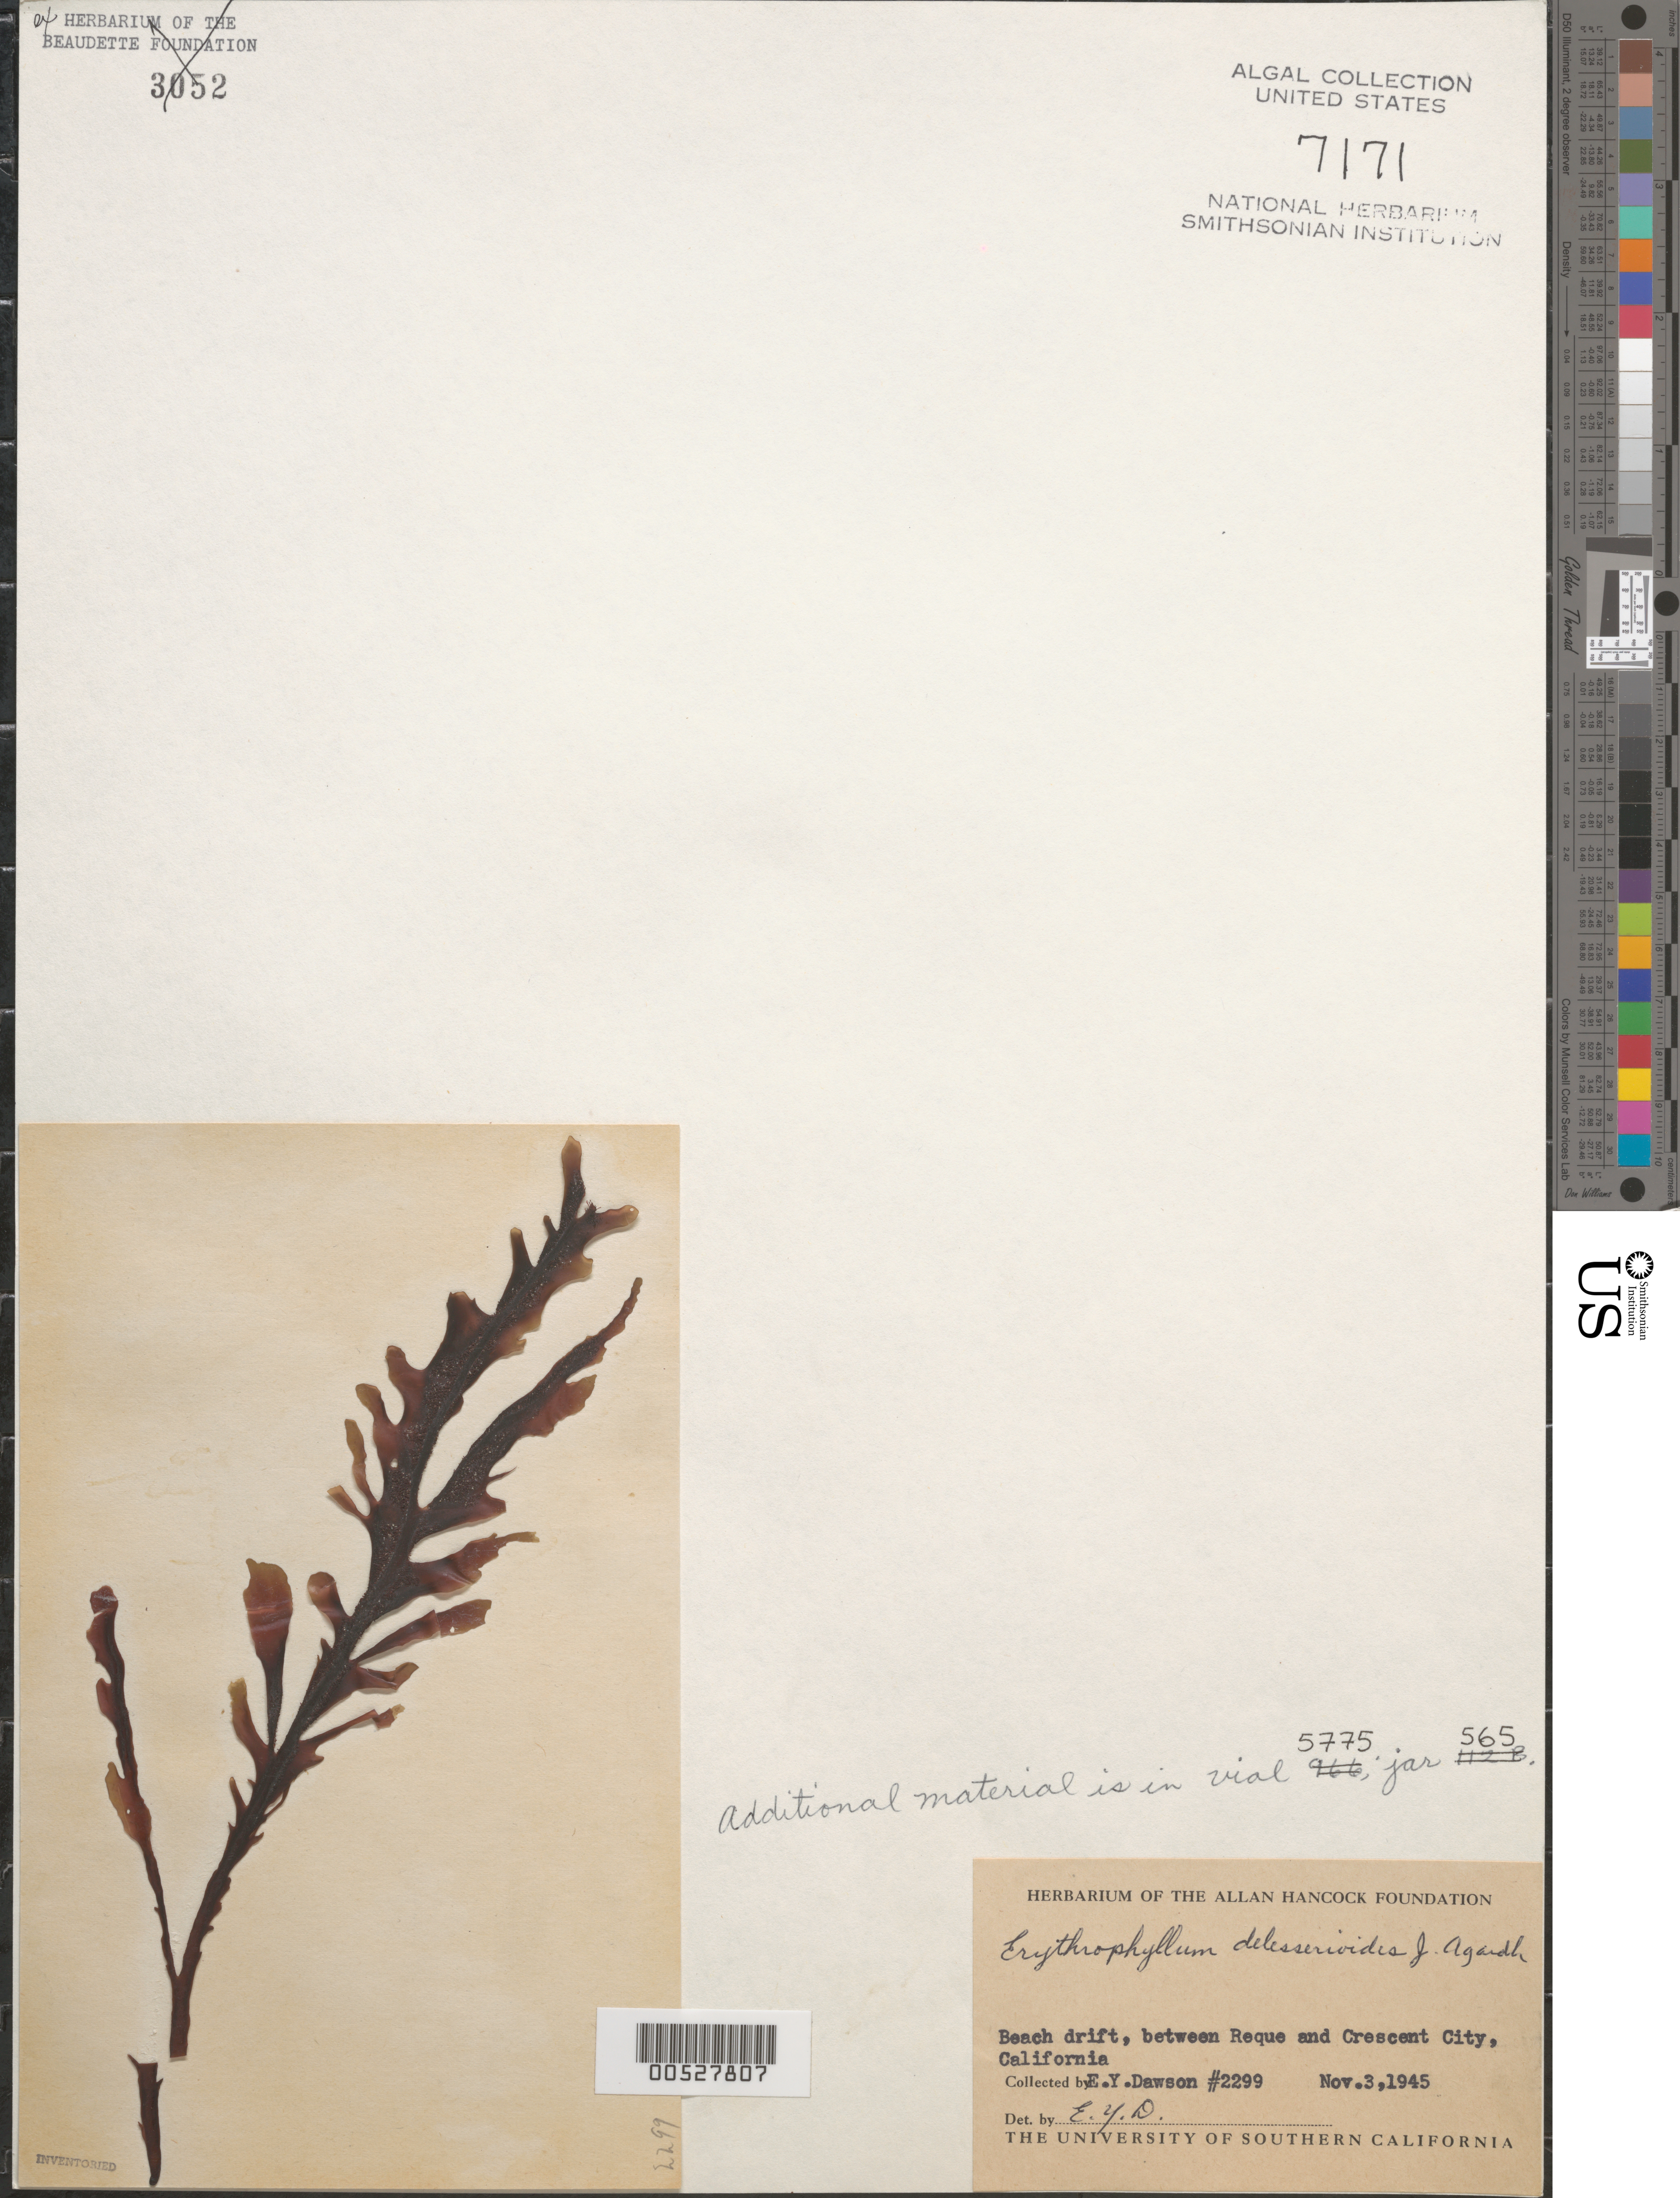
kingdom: Plantae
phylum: Rhodophyta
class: Florideophyceae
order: Gigartinales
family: Kallymeniaceae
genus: Erythrophyllum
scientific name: Erythrophyllum delesserioides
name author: J. Agardh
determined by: Dawson, E. Y.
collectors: E. Y. Dawson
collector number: EYD 2299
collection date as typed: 03 Nov 1945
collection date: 1945-11-03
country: United States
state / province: California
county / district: Del Norte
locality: Between Reque and Crescent City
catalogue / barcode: US 7171